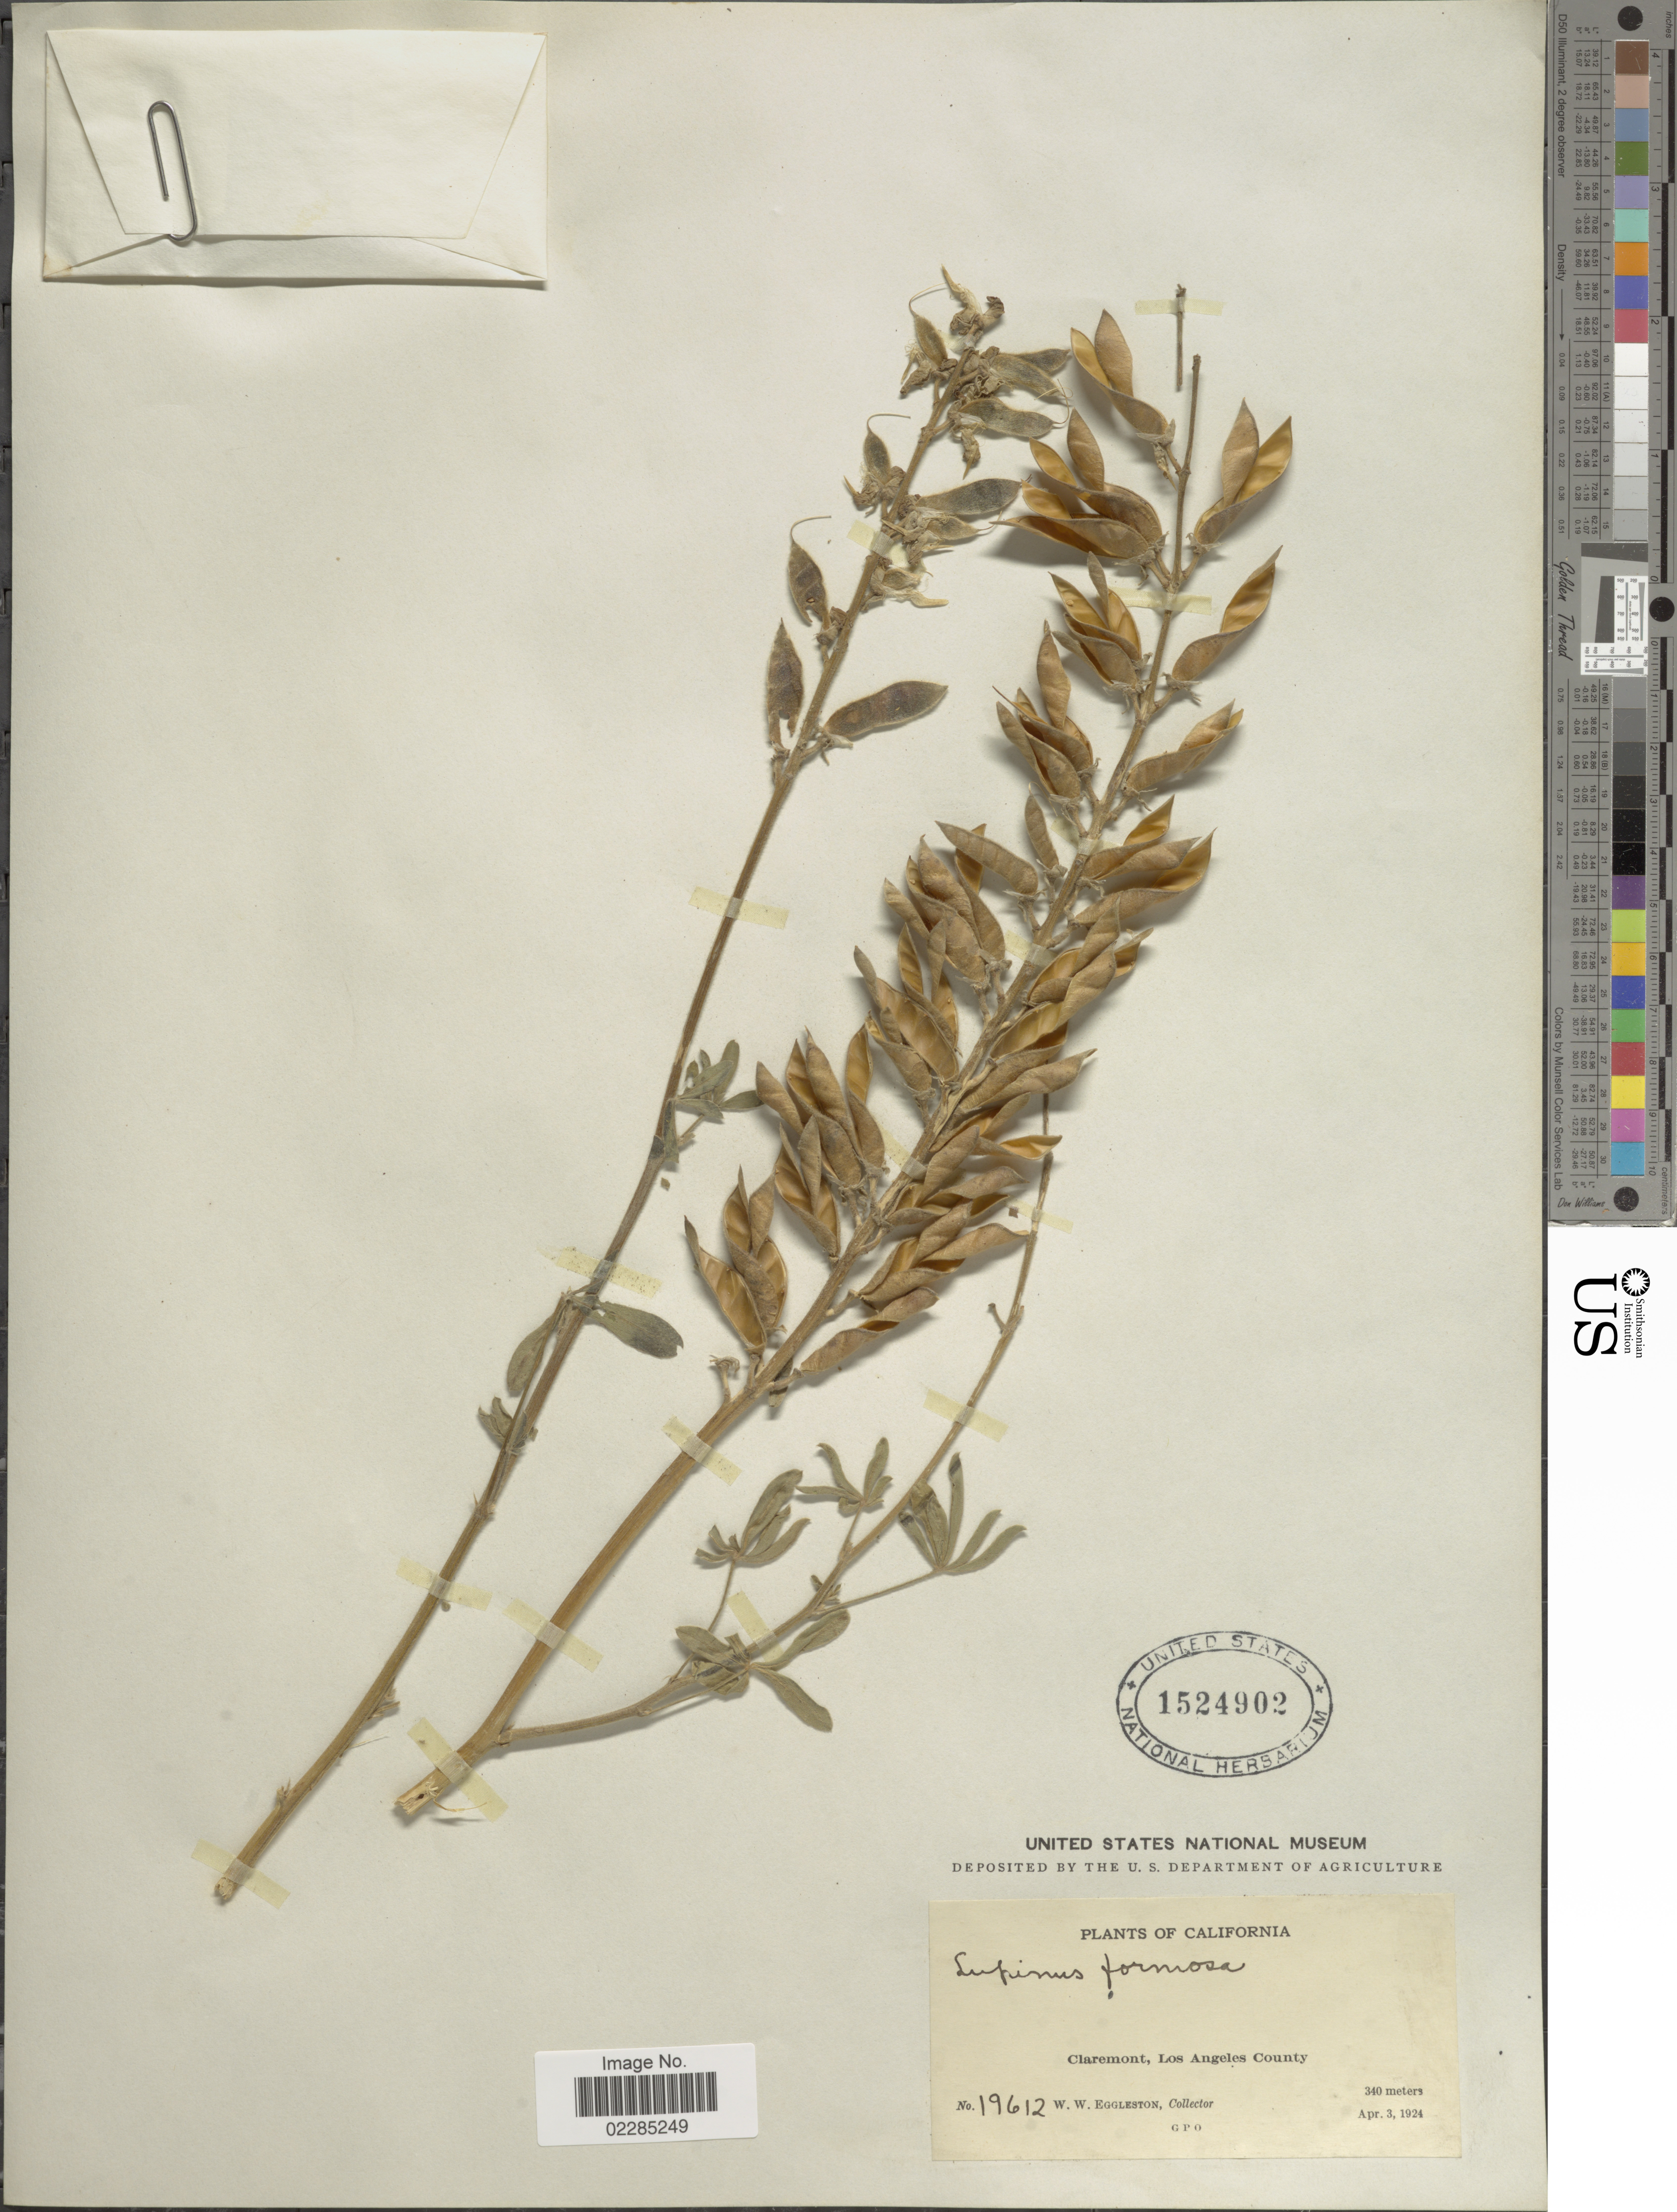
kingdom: Plantae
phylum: Tracheophyta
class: Magnoliopsida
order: Fabales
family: Fabaceae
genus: Lupinus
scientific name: Lupinus formosus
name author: Greene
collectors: W. W. Eggleston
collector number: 19612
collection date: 1924-04-03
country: United States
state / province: California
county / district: Los Angeles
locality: Claremont, Los Angeles County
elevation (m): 340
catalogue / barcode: US 1524902